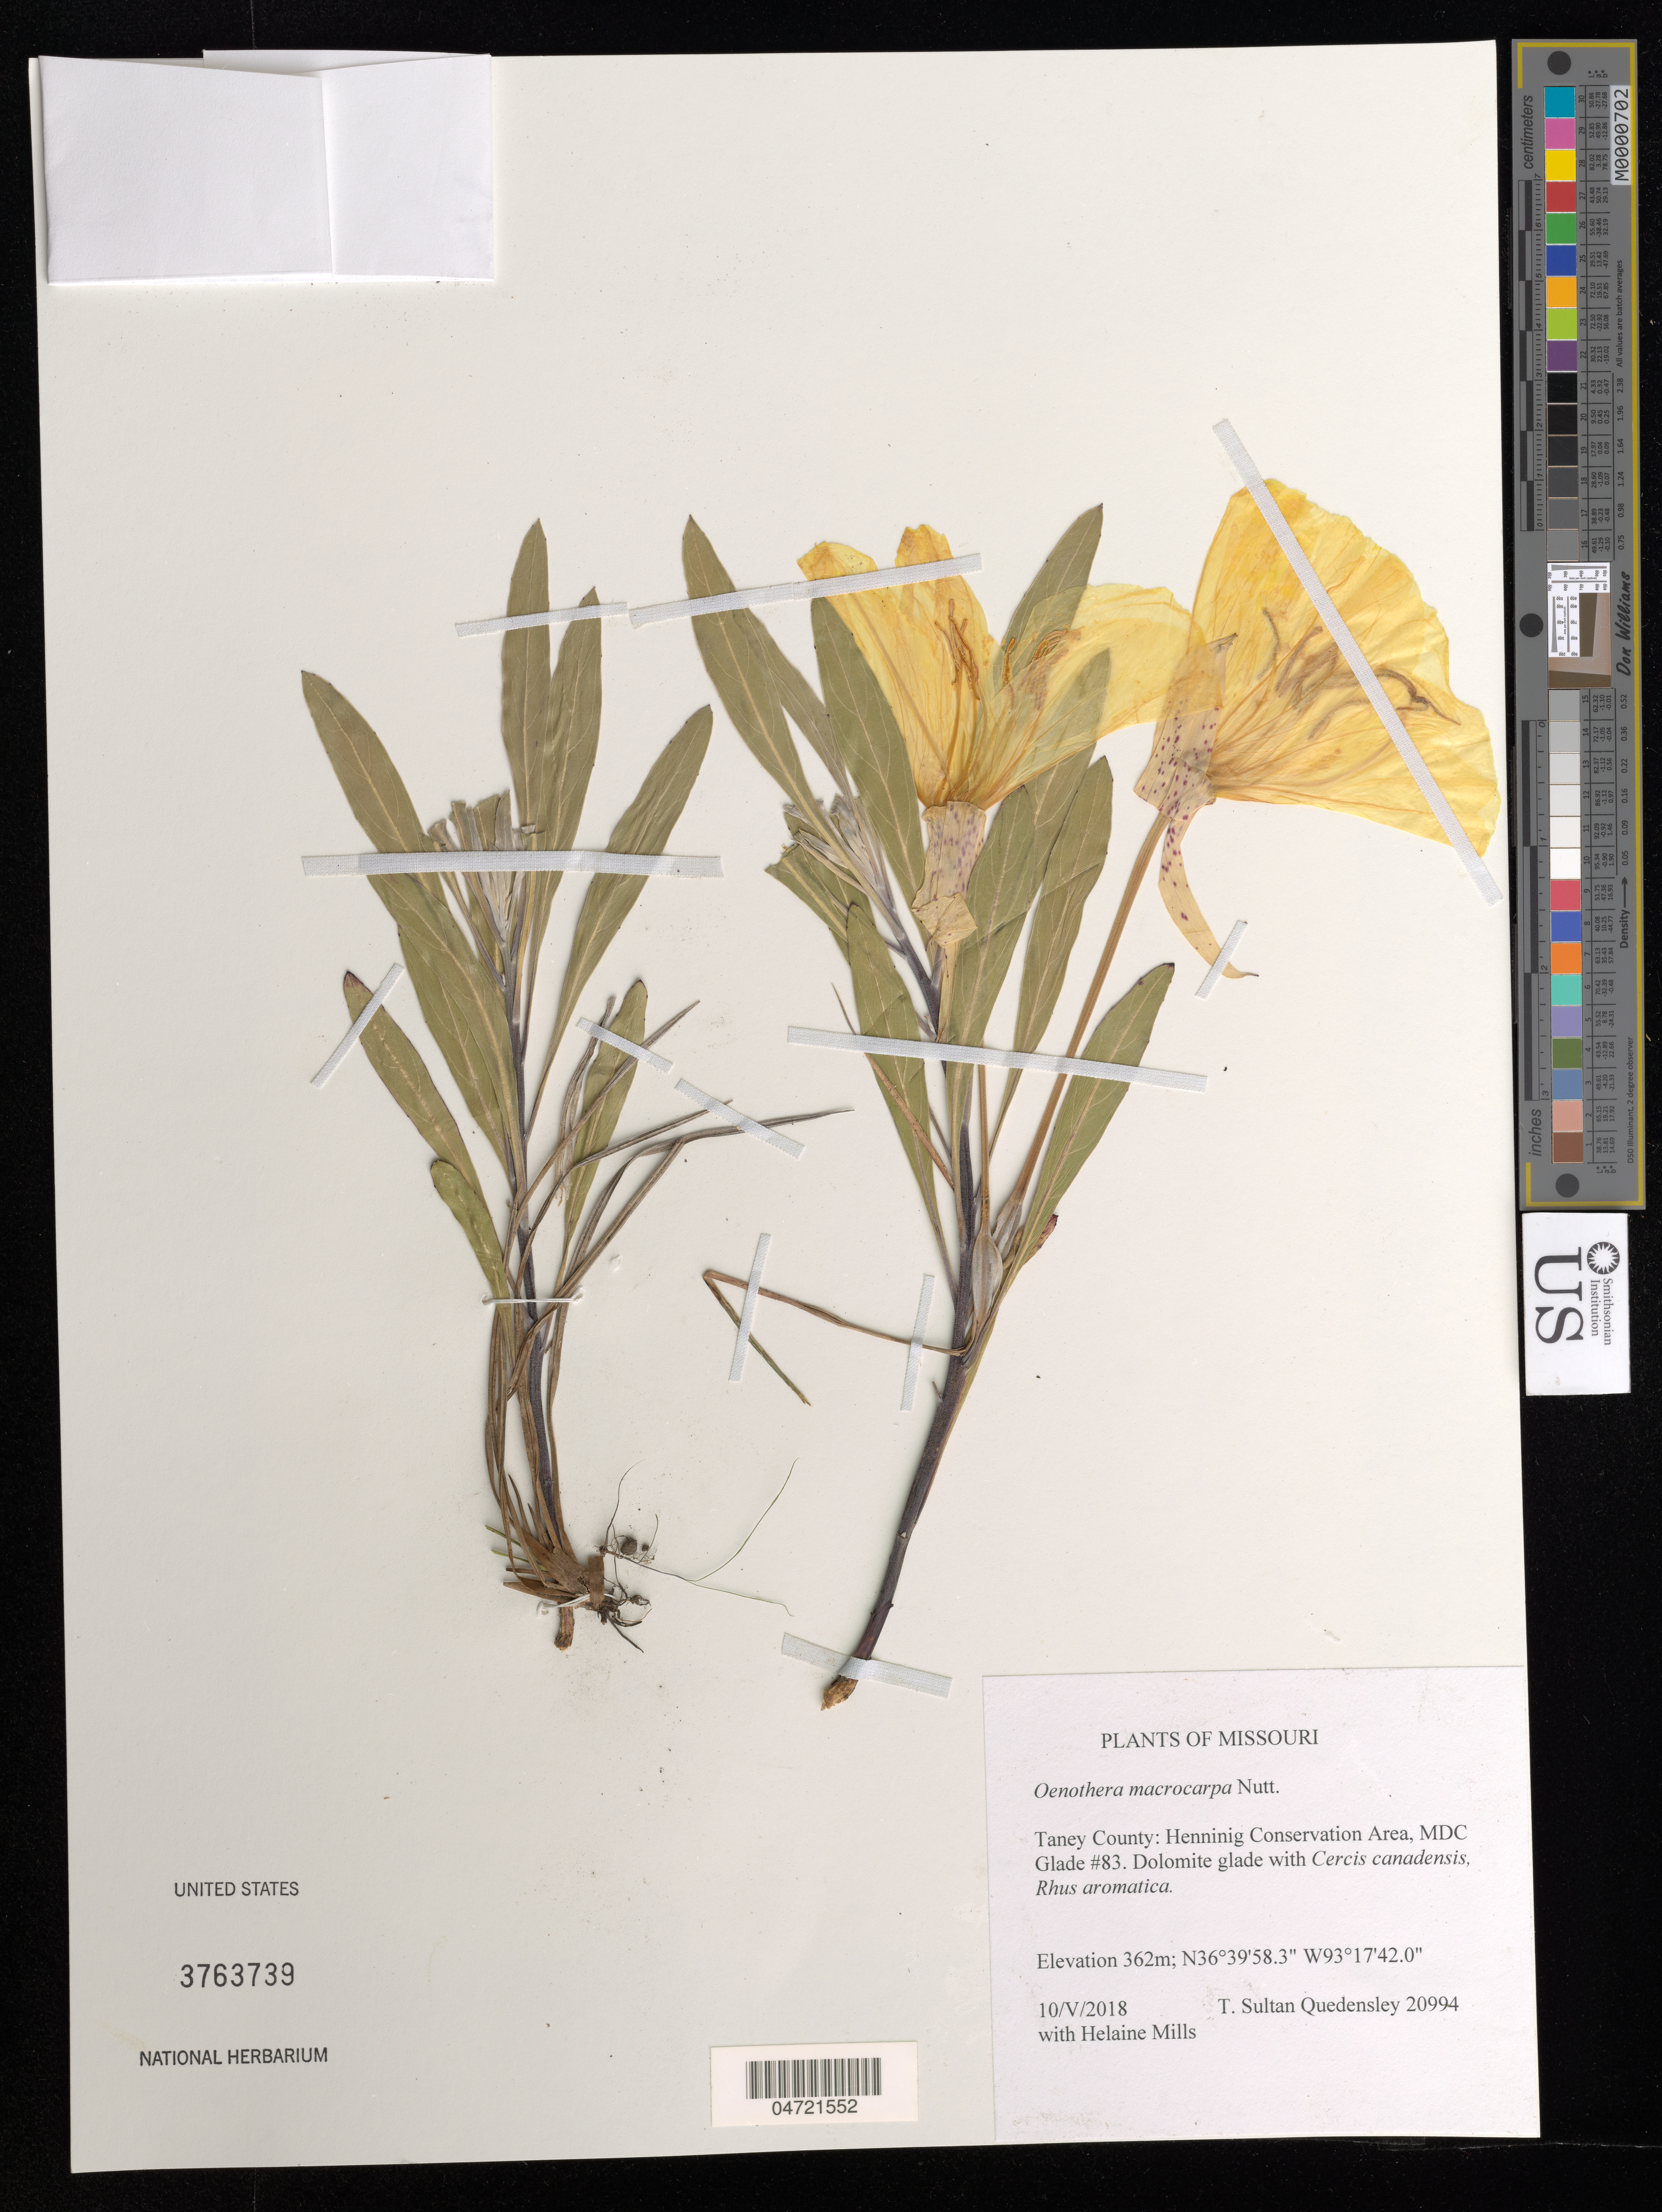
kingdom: Plantae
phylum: Tracheophyta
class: Magnoliopsida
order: Myrtales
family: Onagraceae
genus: Oenothera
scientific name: Oenothera macrocarpa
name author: Nutt.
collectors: T. S. Quedensley & H. Mills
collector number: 20994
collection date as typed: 10 May 2018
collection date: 2018-05-10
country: United States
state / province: Missouri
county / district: Taney County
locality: Henninig Conservation Area, MDC Glade #83.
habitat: Dolomite glade.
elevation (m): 362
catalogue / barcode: US 3763739